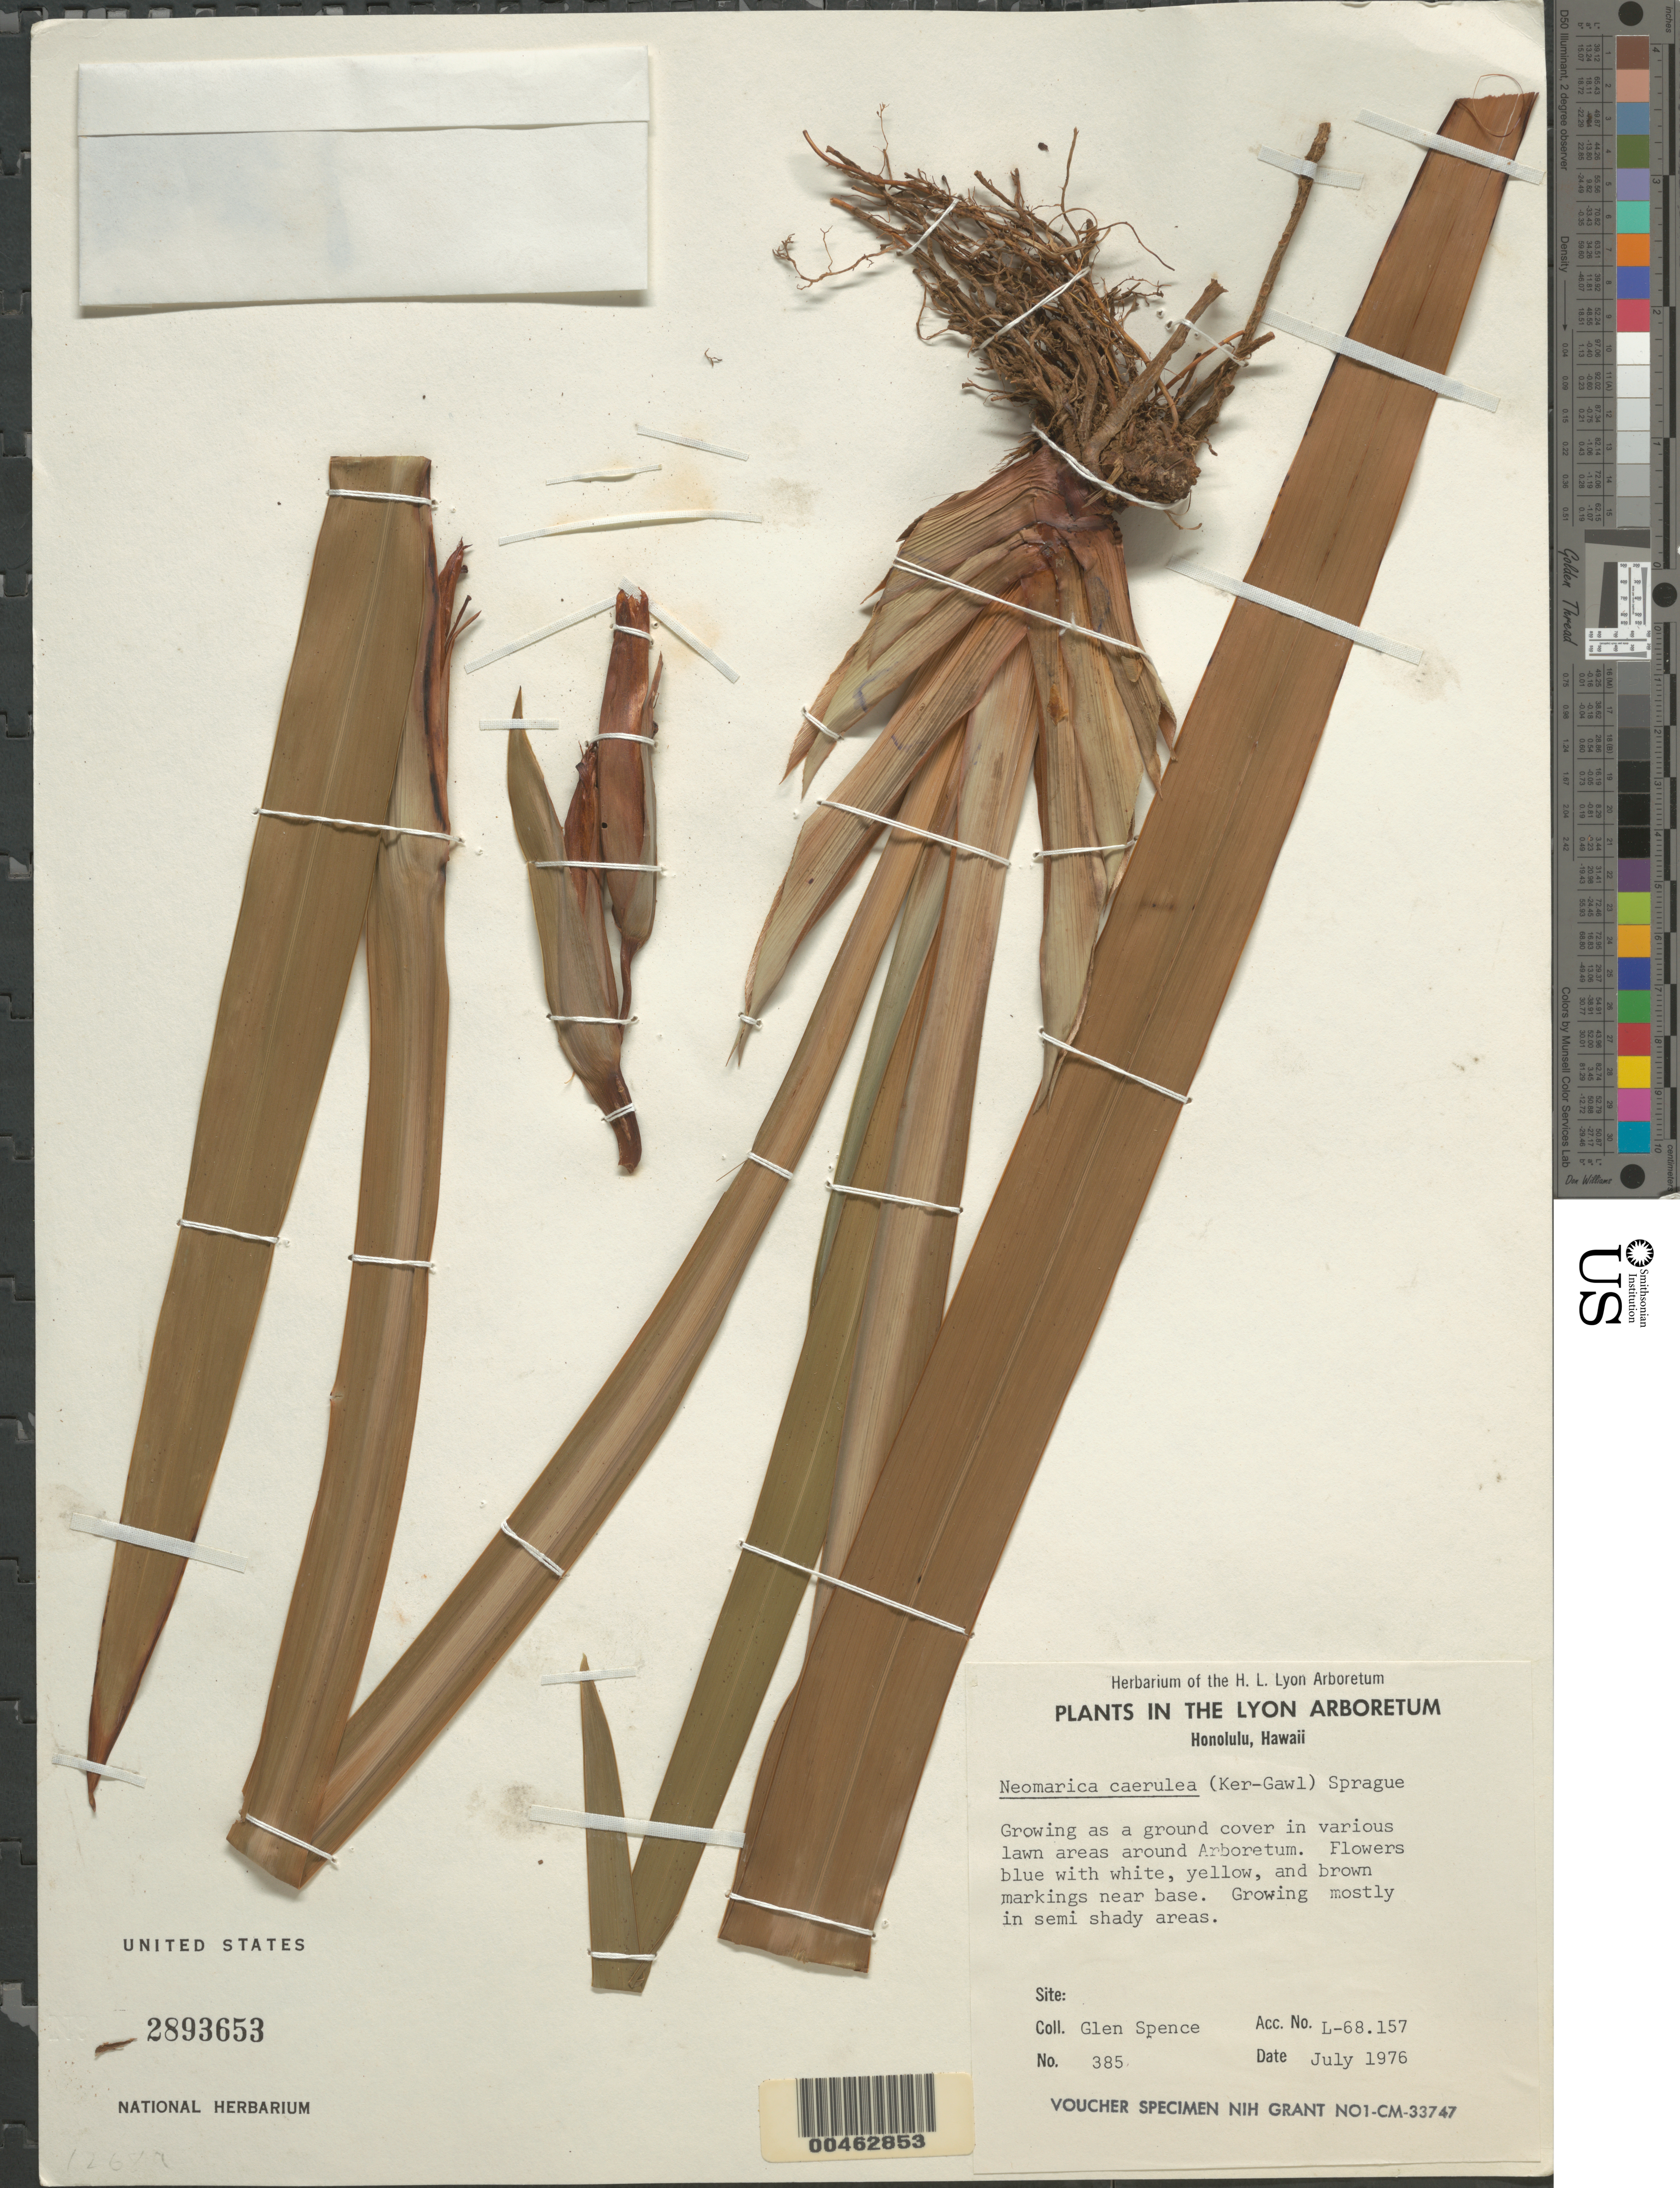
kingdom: Plantae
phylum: Tracheophyta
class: Liliopsida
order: Asparagales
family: Iridaceae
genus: Neomarica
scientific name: Neomarica caerulea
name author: (Ker Gawl.) Sprague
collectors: G. Spence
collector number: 385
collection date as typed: Jul 1976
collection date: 1976-07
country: United States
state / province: Hawaii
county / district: Honolulu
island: Oahu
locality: Honolulu, Lyon Arboretum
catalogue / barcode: US 2893653